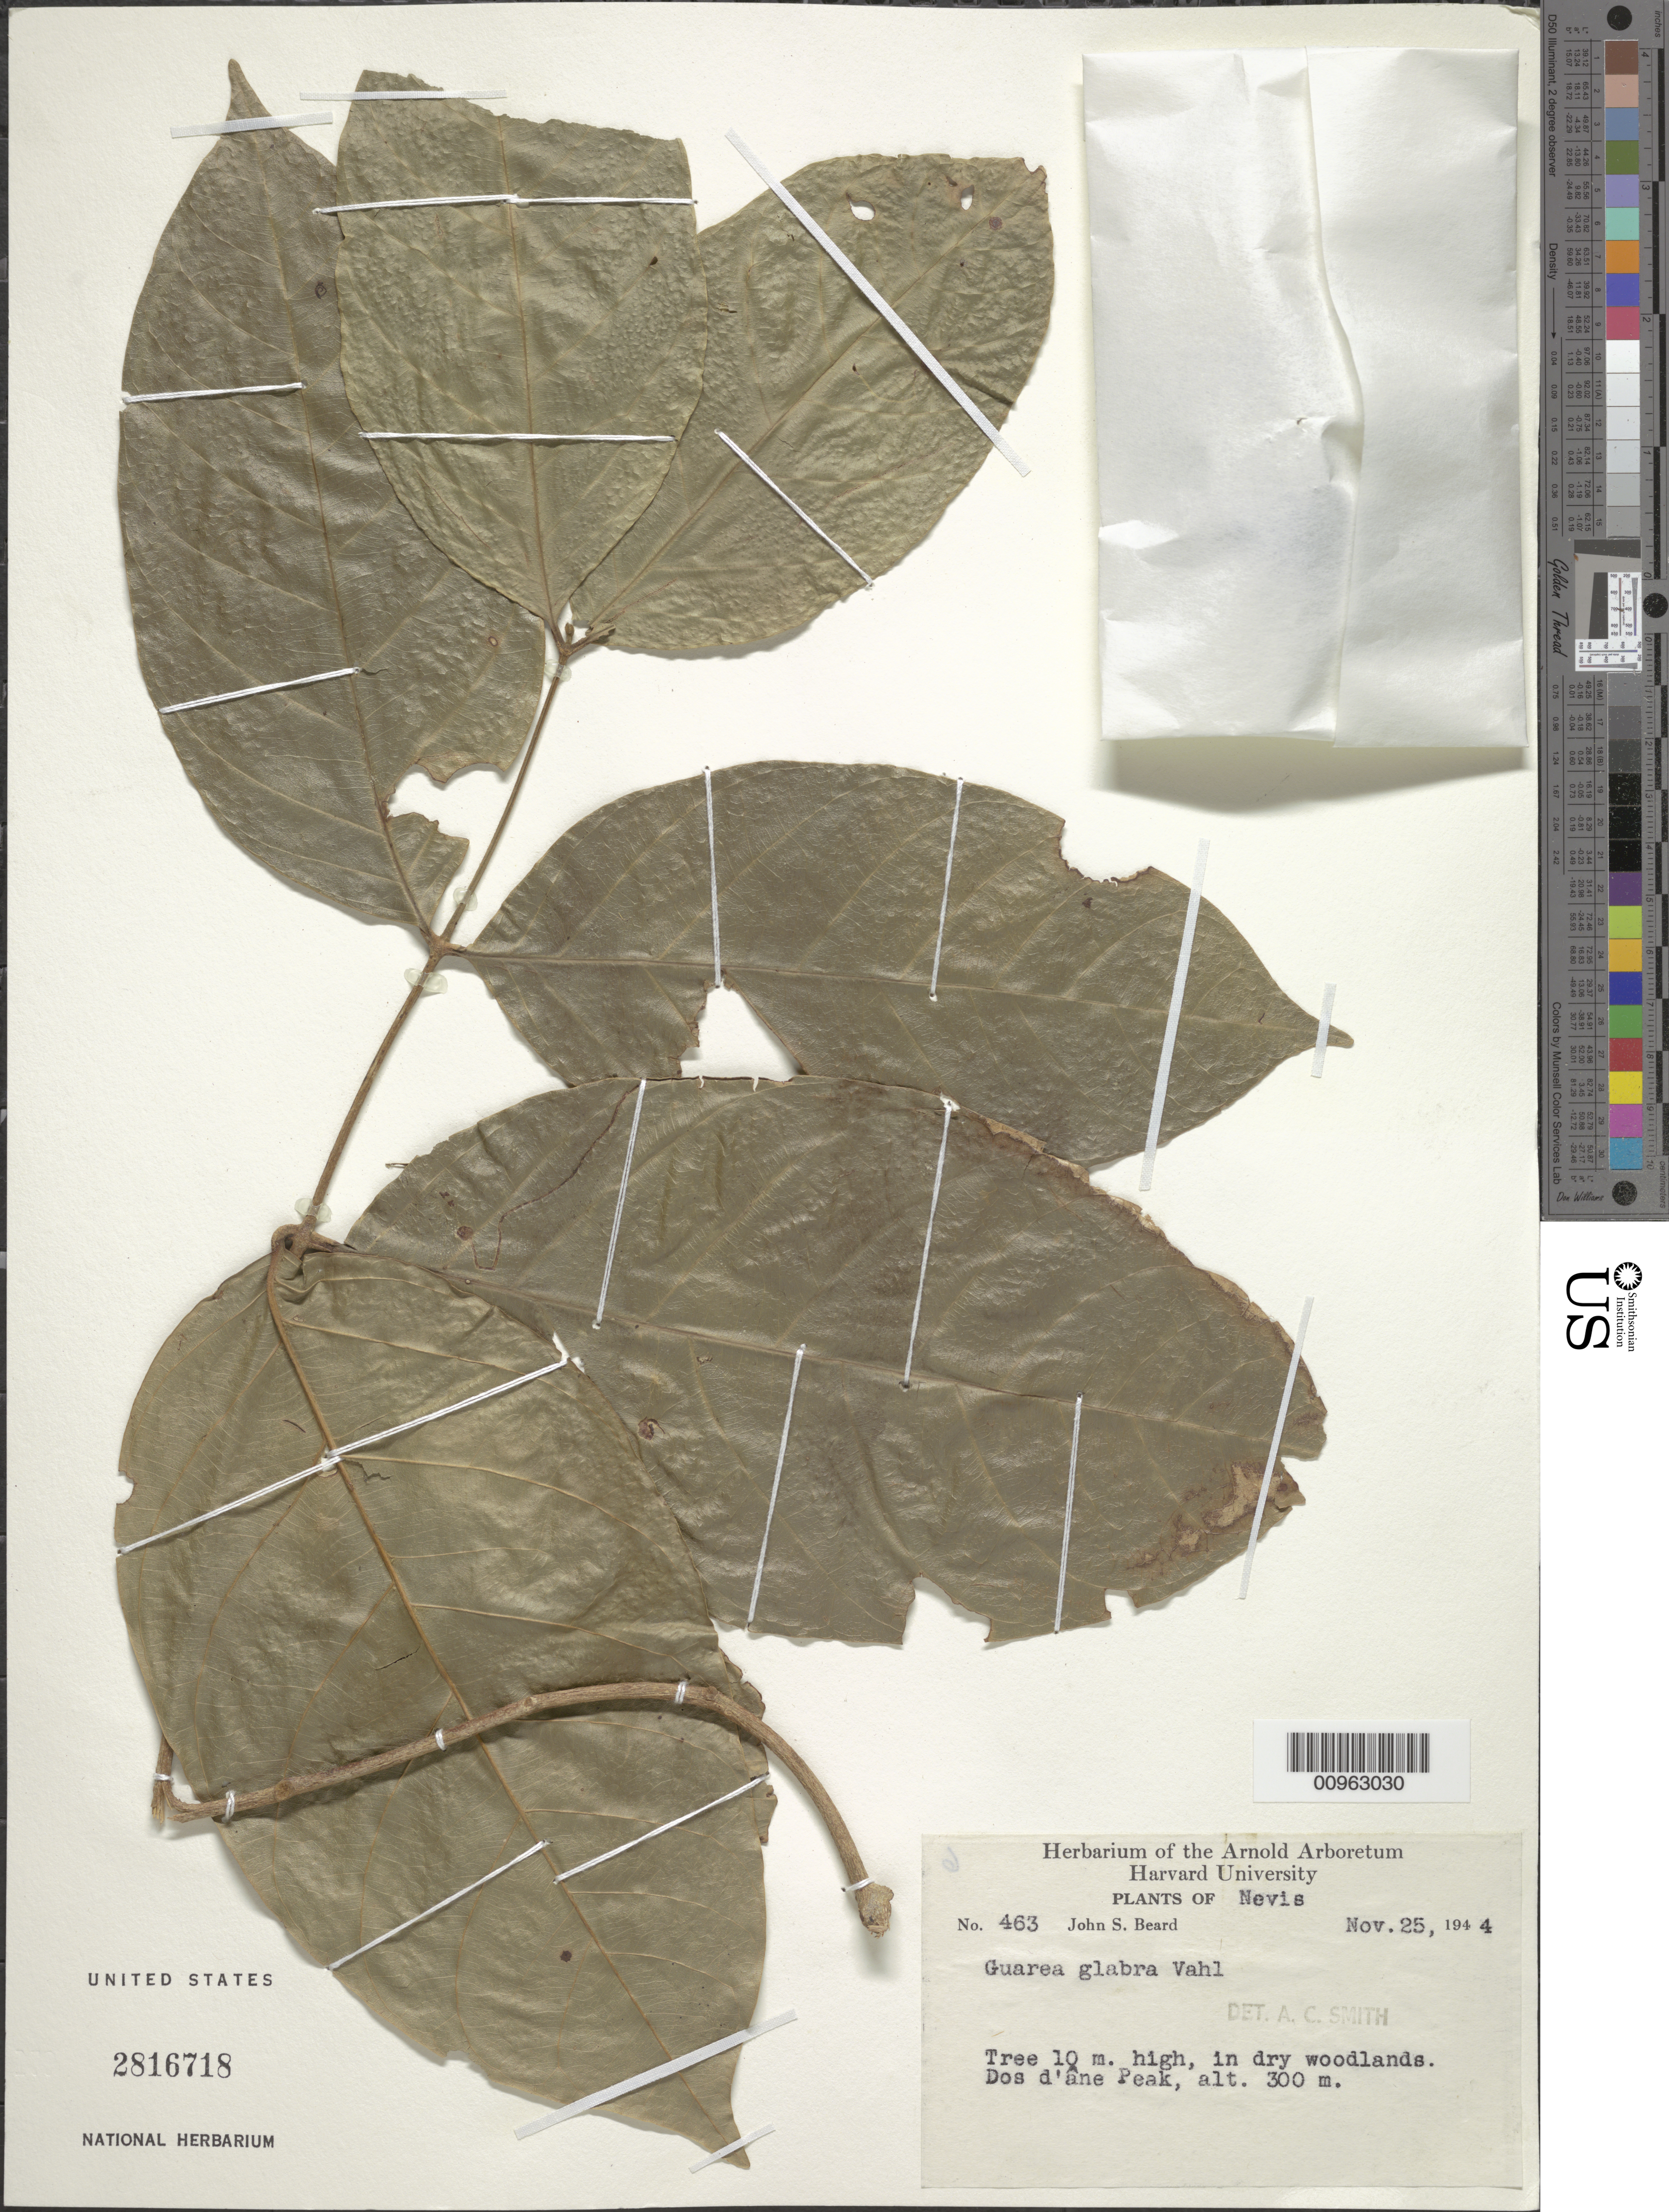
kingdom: Plantae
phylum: Tracheophyta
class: Magnoliopsida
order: Sapindales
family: Meliaceae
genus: Guarea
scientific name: Guarea glabra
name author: Vahl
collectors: J. Beard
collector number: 463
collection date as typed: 25 Nov 1944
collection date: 1944-11-25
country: St. Christopher-Nevis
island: Nevis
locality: Dos d'ane Peak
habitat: In dry woodlands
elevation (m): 300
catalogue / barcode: US 2816718